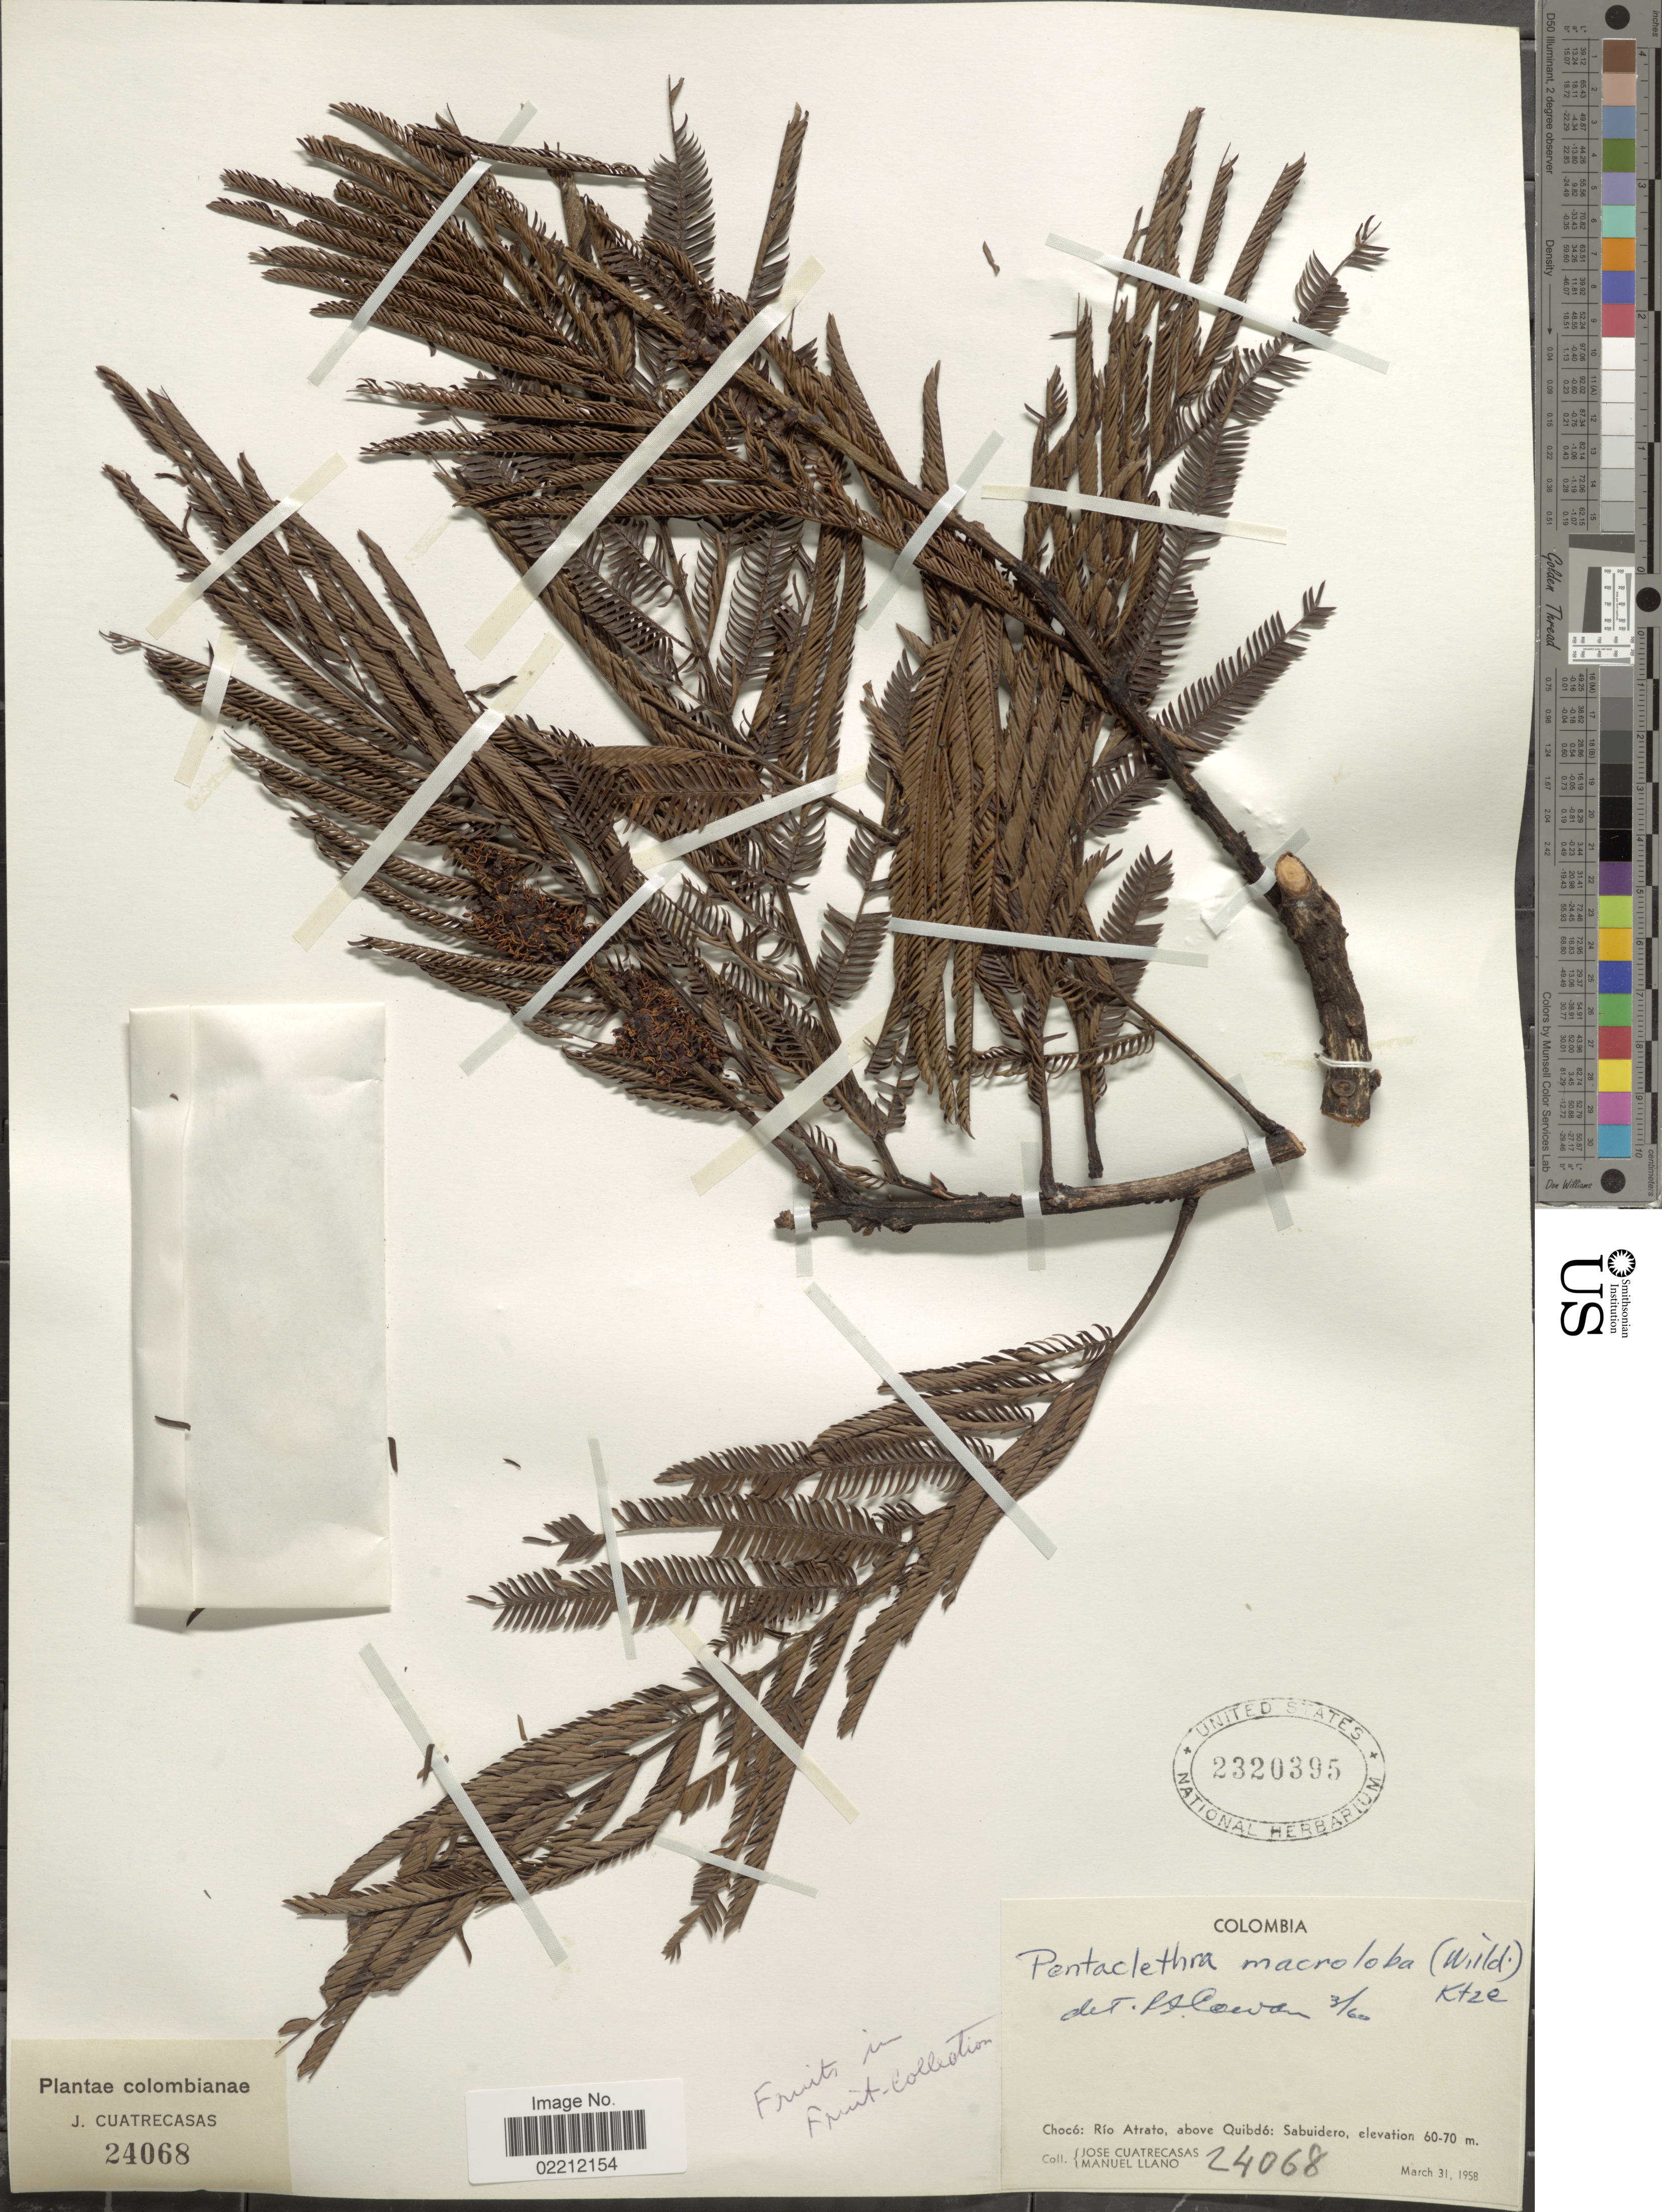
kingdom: Plantae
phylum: Tracheophyta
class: Magnoliopsida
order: Fabales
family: Fabaceae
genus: Pentaclethra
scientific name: Pentaclethra macroloba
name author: (Willd.) Kuntze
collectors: J. Cuatrecasas & M. Llano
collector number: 24068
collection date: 1958-03-31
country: Colombia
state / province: Chocó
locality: Choco: Rio Atrato, above Quibdo: Sabuidero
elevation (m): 60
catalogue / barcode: US 2320395